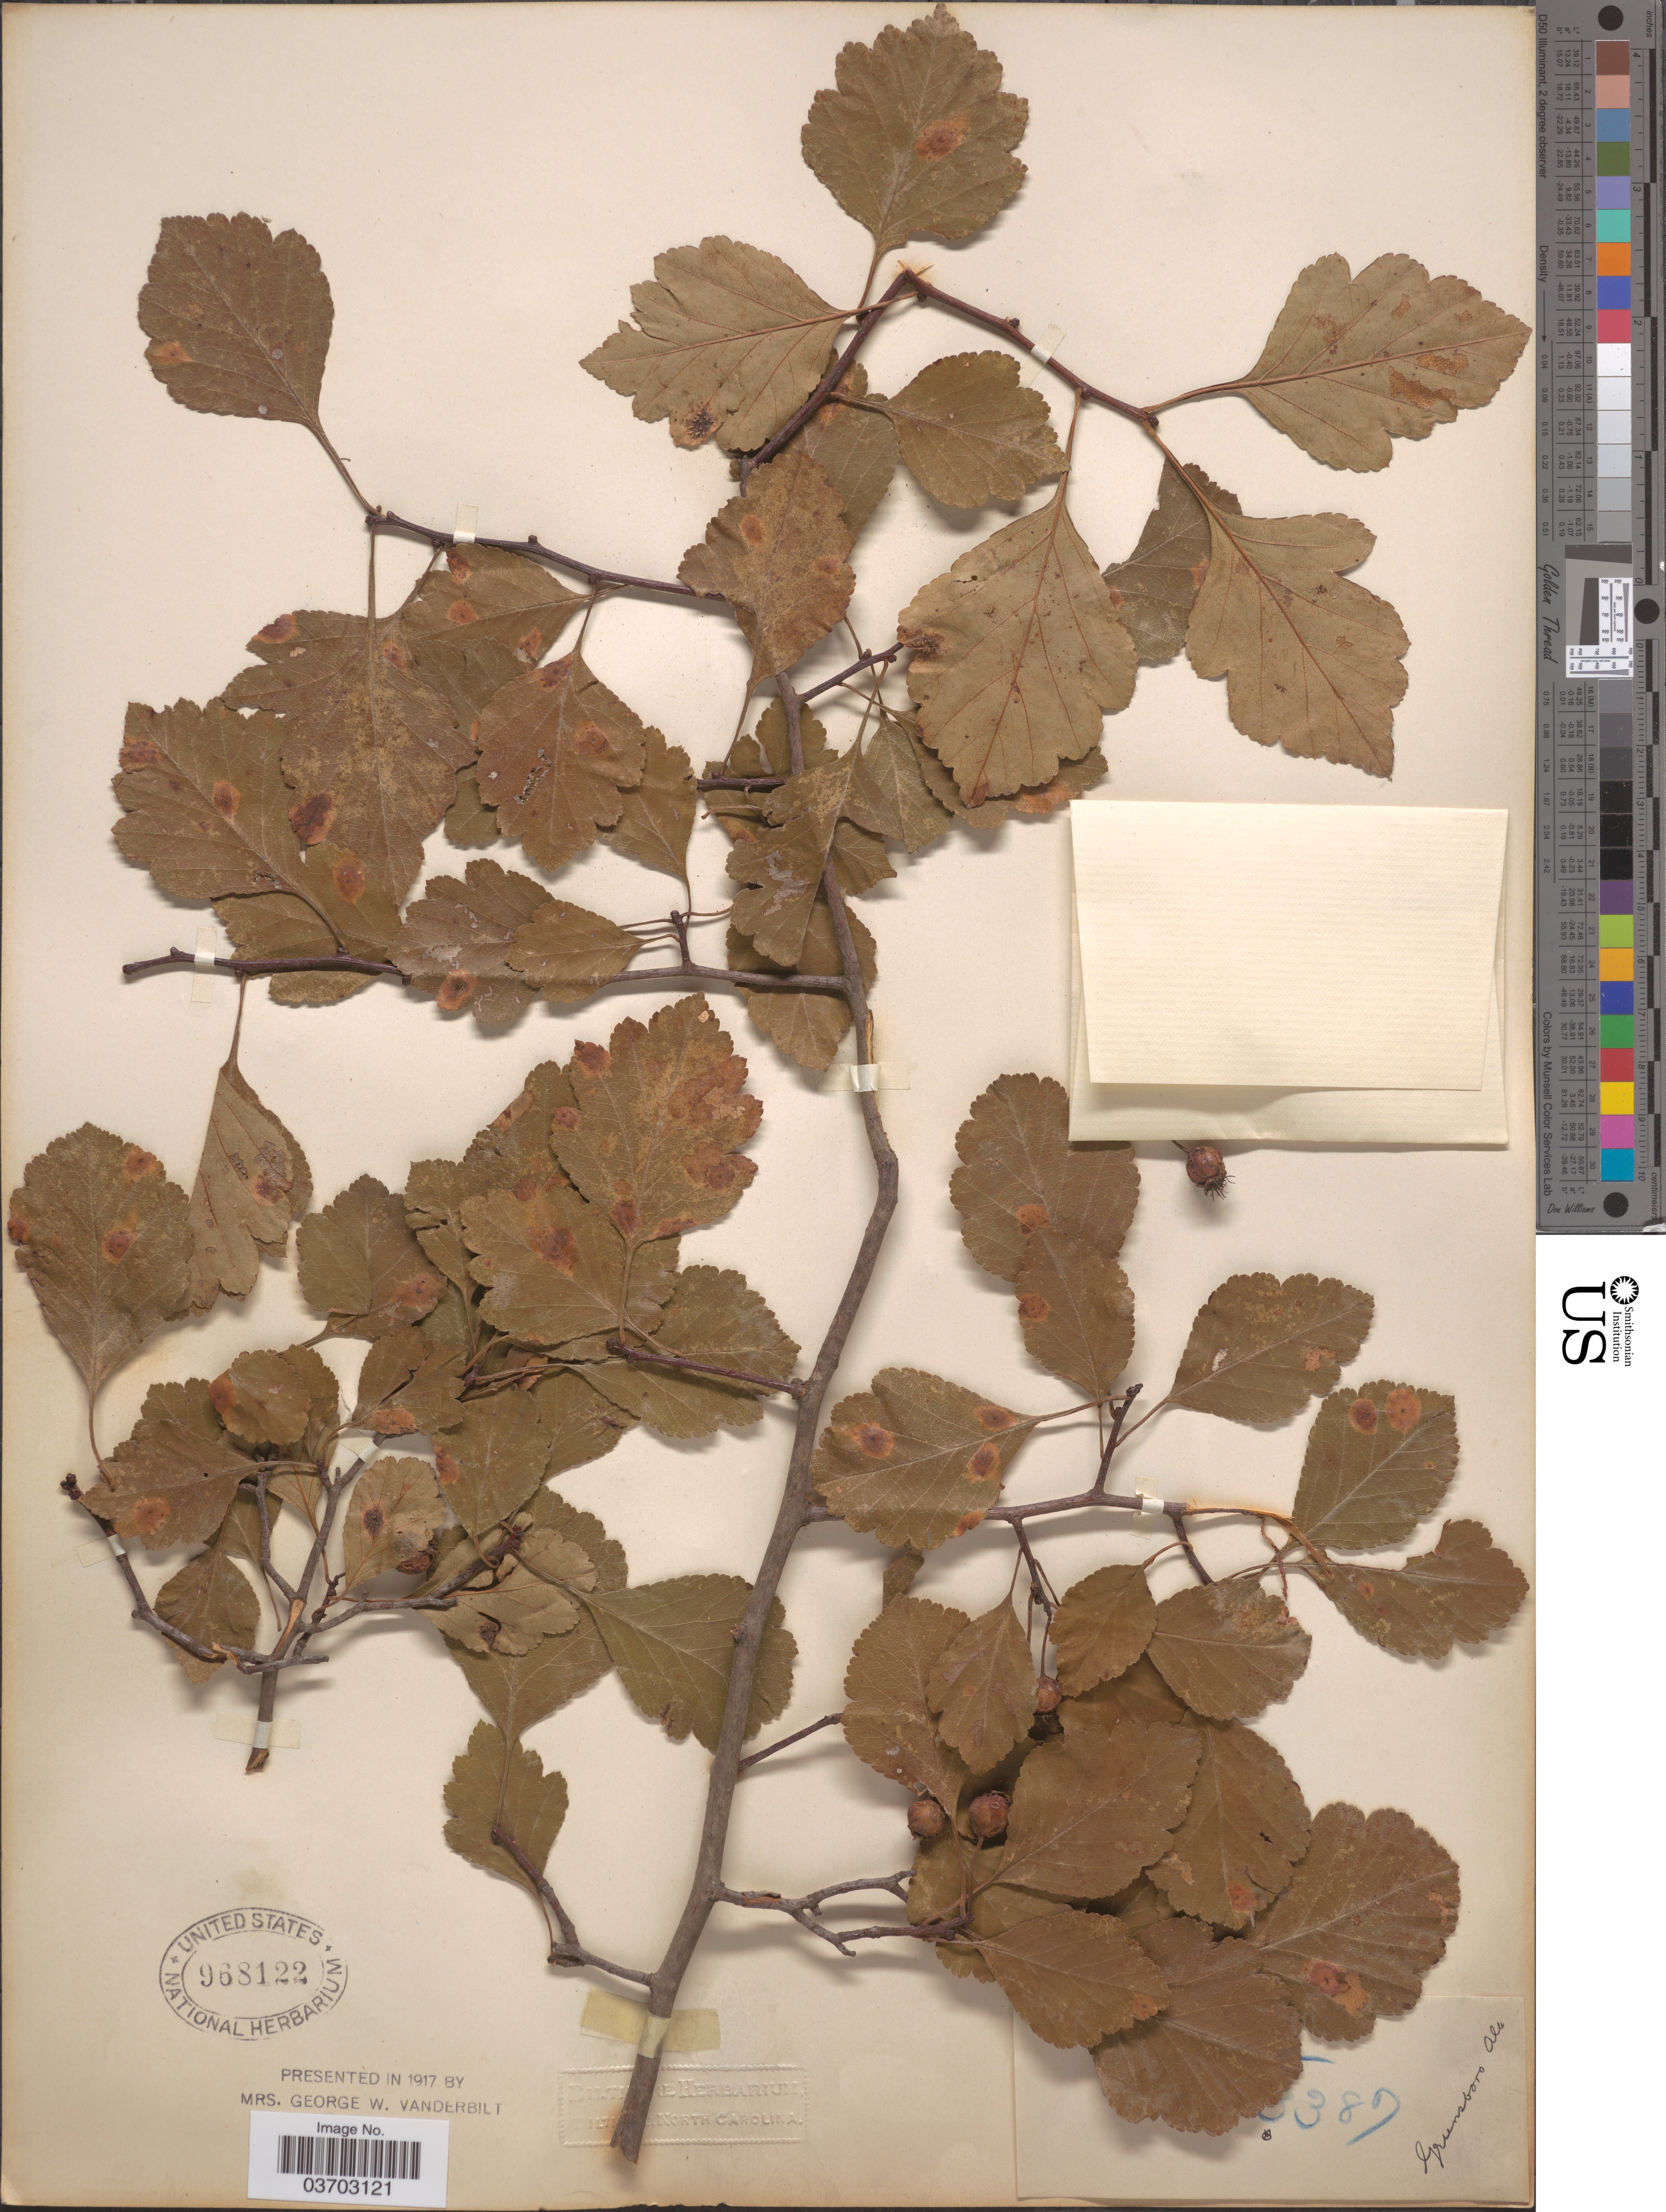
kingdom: Plantae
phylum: Tracheophyta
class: Magnoliopsida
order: Rosales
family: Rosaceae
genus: Crataegus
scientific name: Crataegus sp.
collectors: ex herb. Biltmore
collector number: !387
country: United States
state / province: Alabama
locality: Greensboro.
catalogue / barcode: US 968122